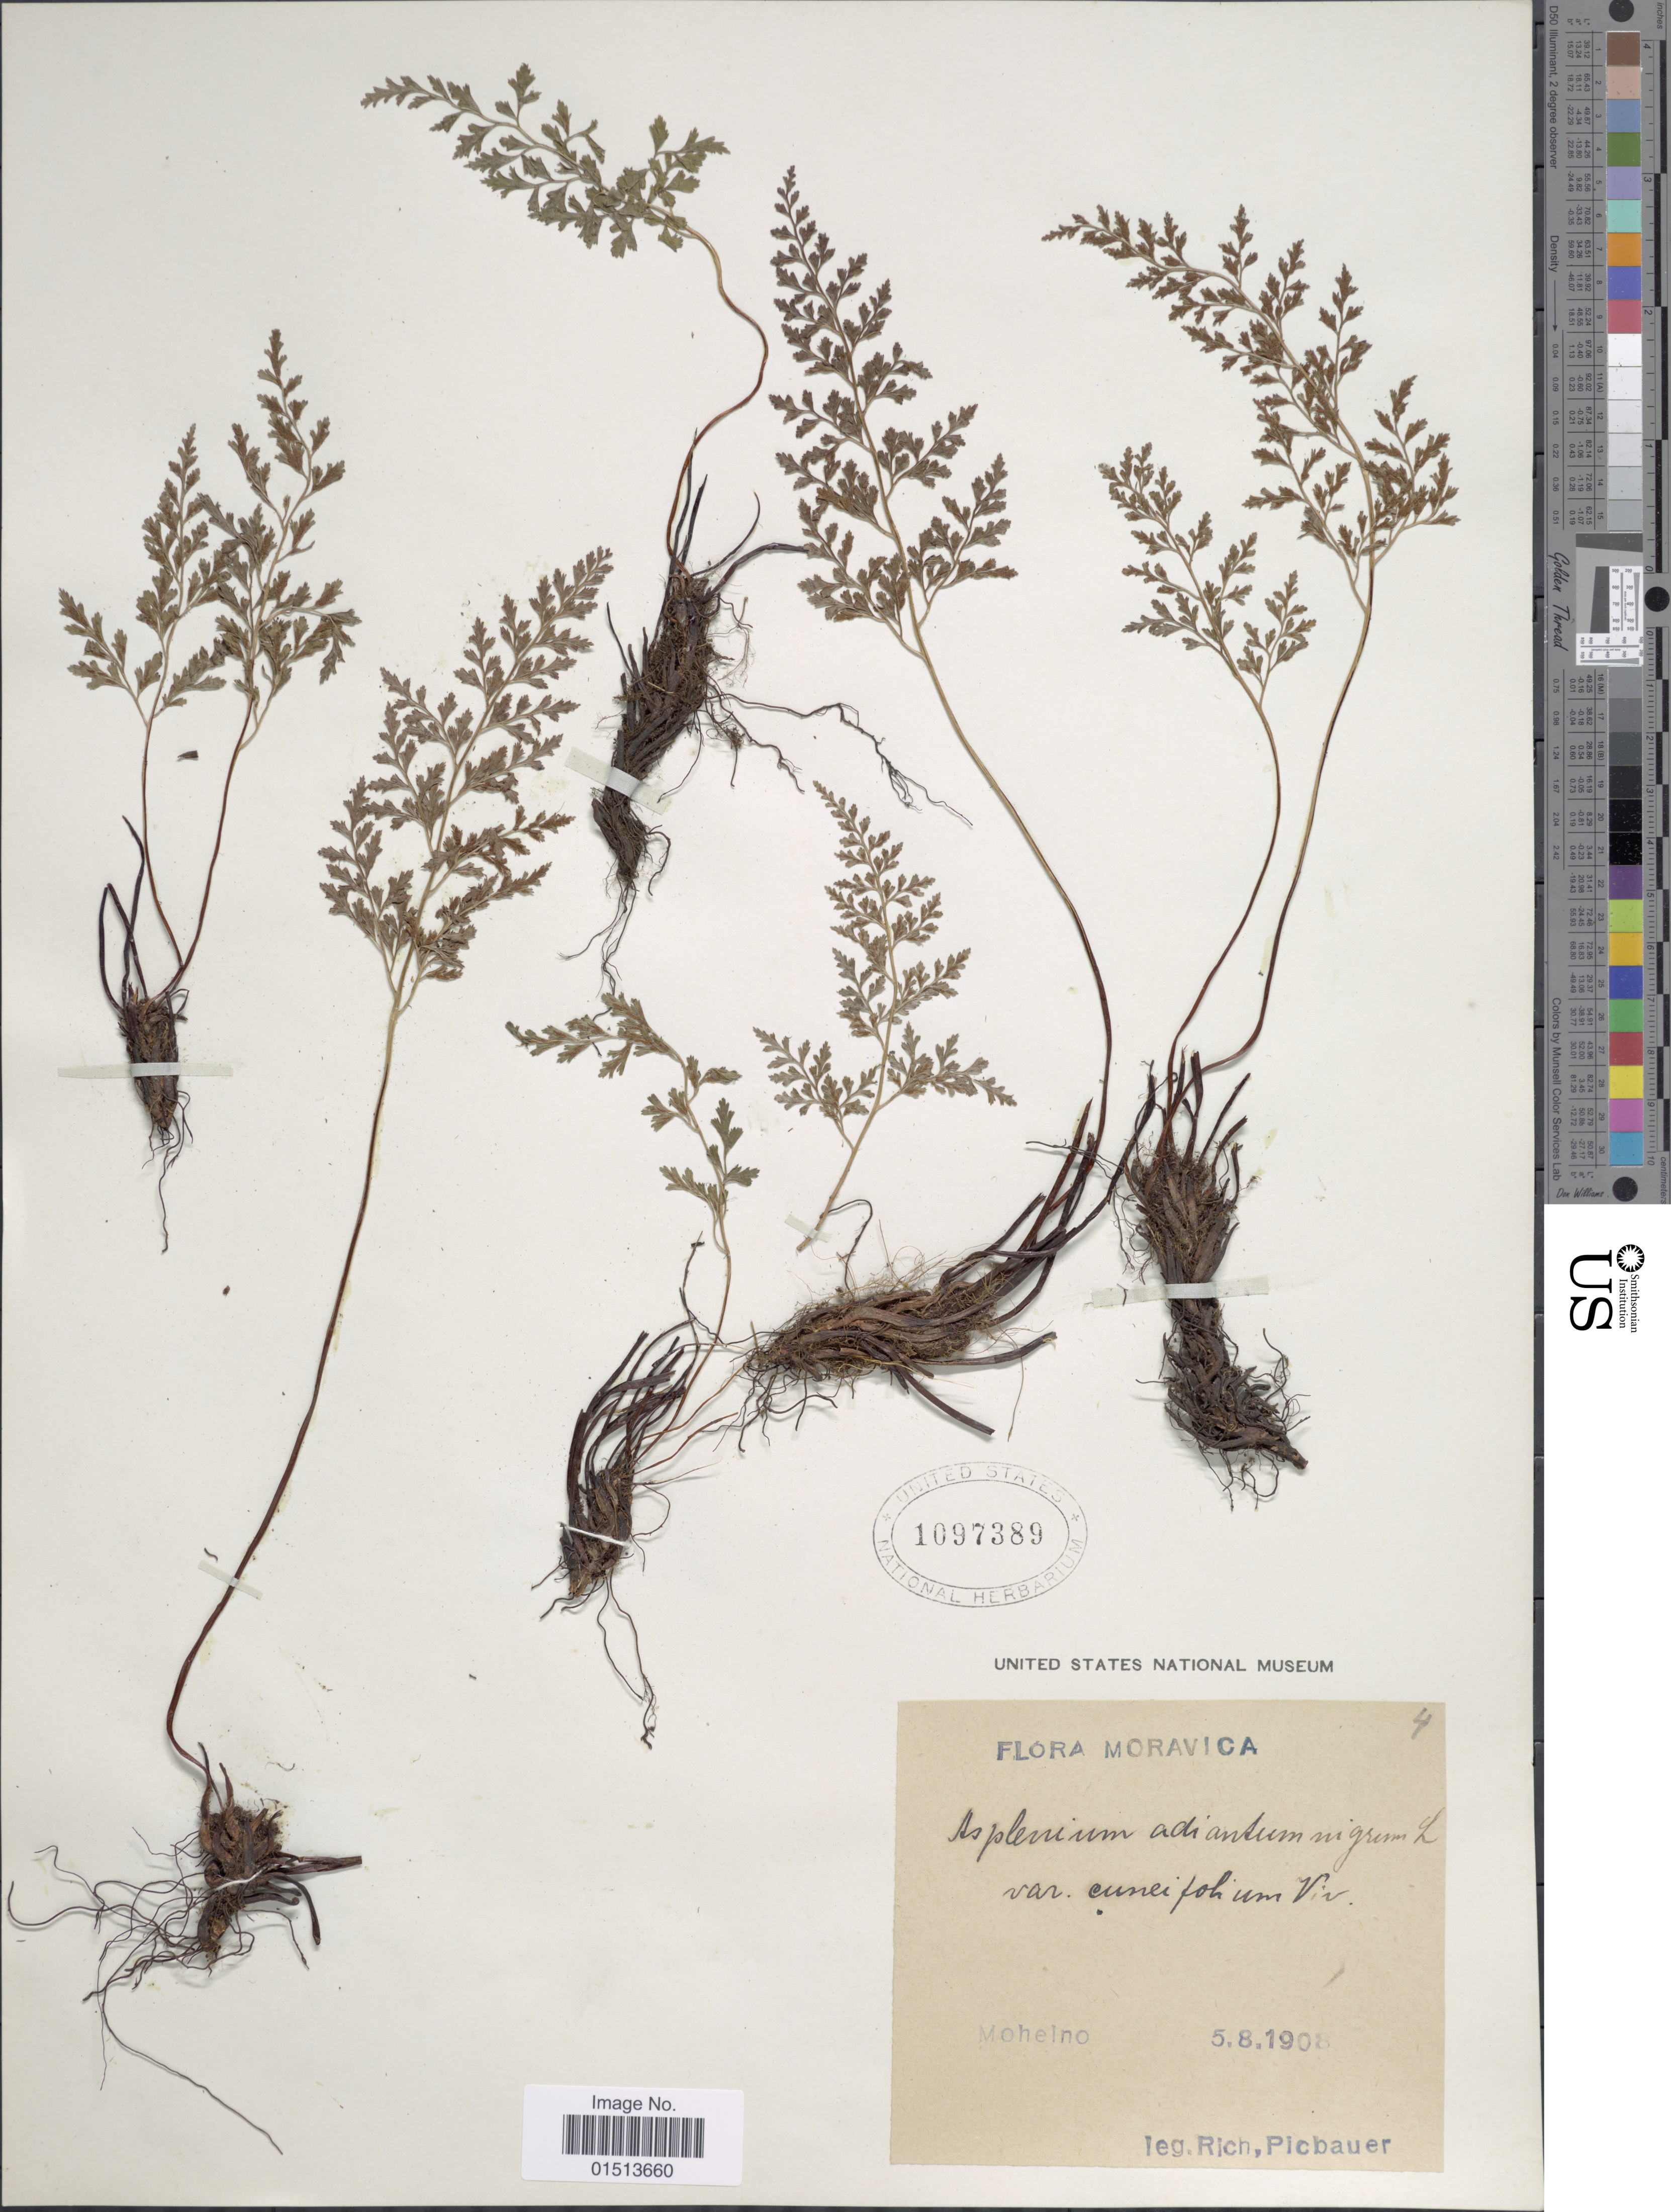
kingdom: Plantae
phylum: Tracheophyta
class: Polypodiopsida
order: Polypodiales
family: Aspleniaceae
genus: Asplenium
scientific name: Asplenium adiantum-nigrum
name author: L.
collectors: R. Picbauer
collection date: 1908-08-05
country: Czechia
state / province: Vysocina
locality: Moravica, Moheino.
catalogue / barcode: US 1097389